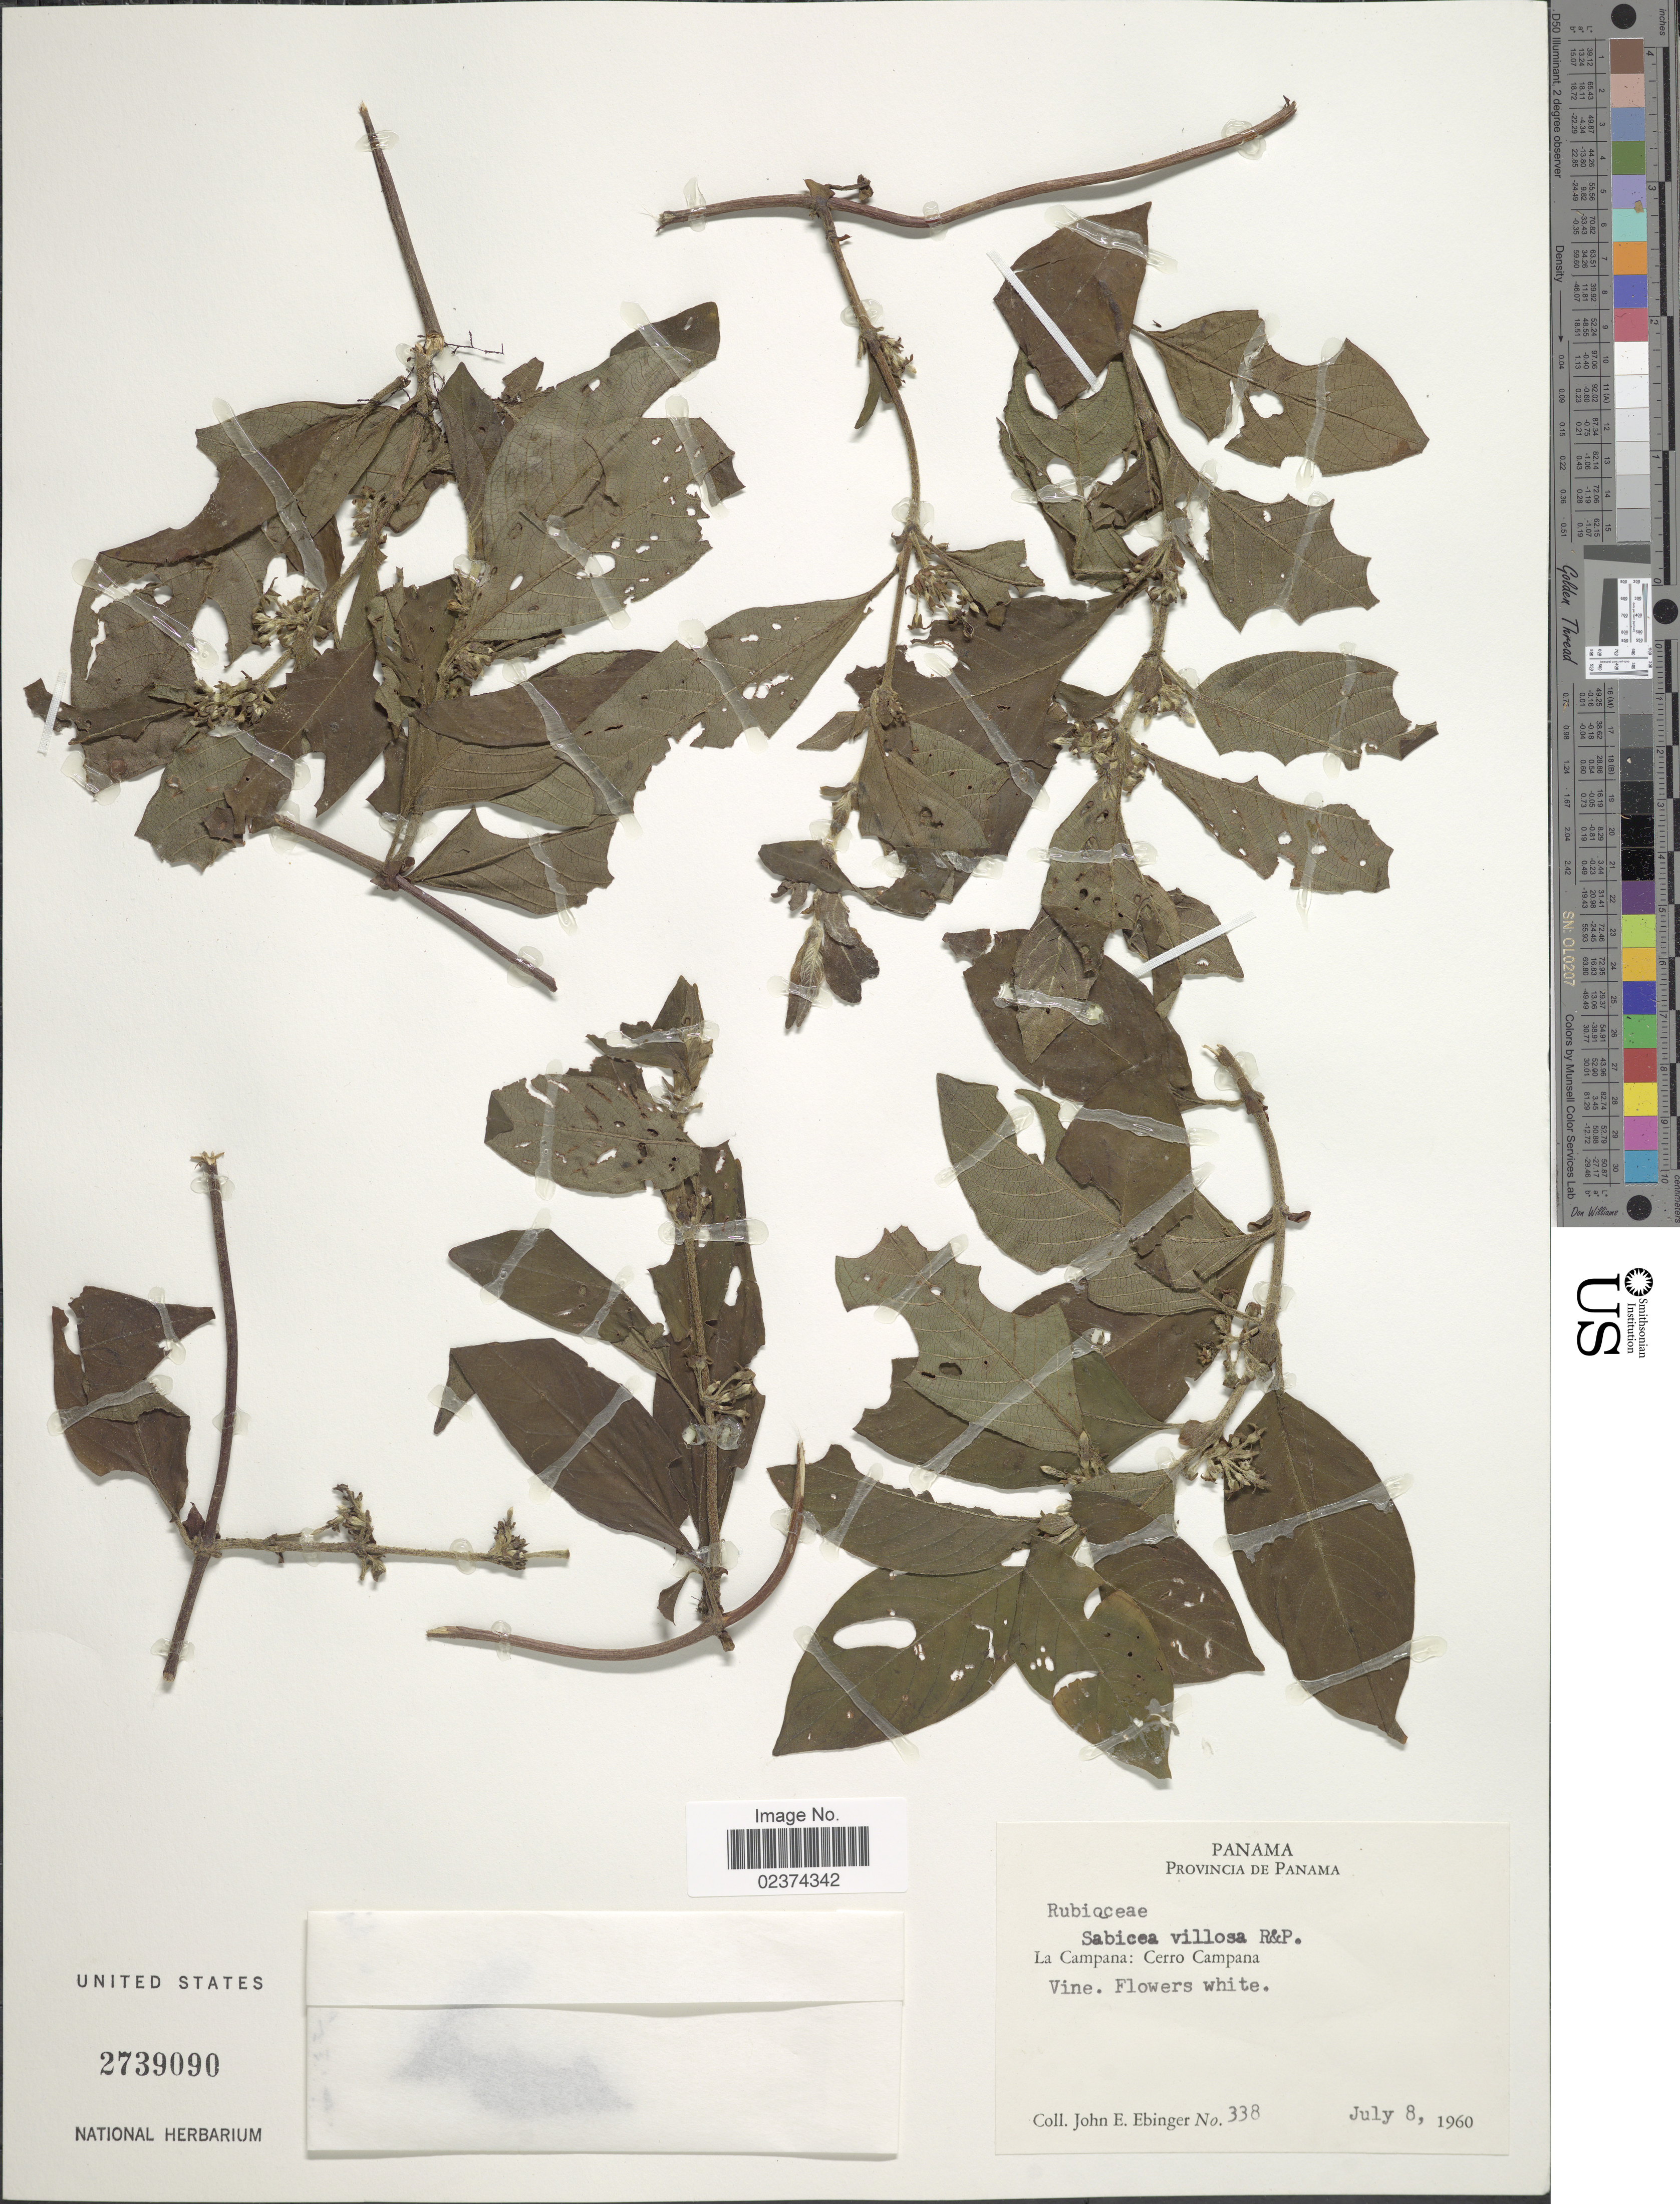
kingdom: Plantae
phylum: Tracheophyta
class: Magnoliopsida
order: Gentianales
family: Rubiaceae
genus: Sabicea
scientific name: Sabicea hirsuta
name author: Kunth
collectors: J. Ebinger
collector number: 338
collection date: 1960-07-08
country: Panama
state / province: Panamá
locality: Provincia de Panama. La Campana: Cerro Campana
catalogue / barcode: US 2739090